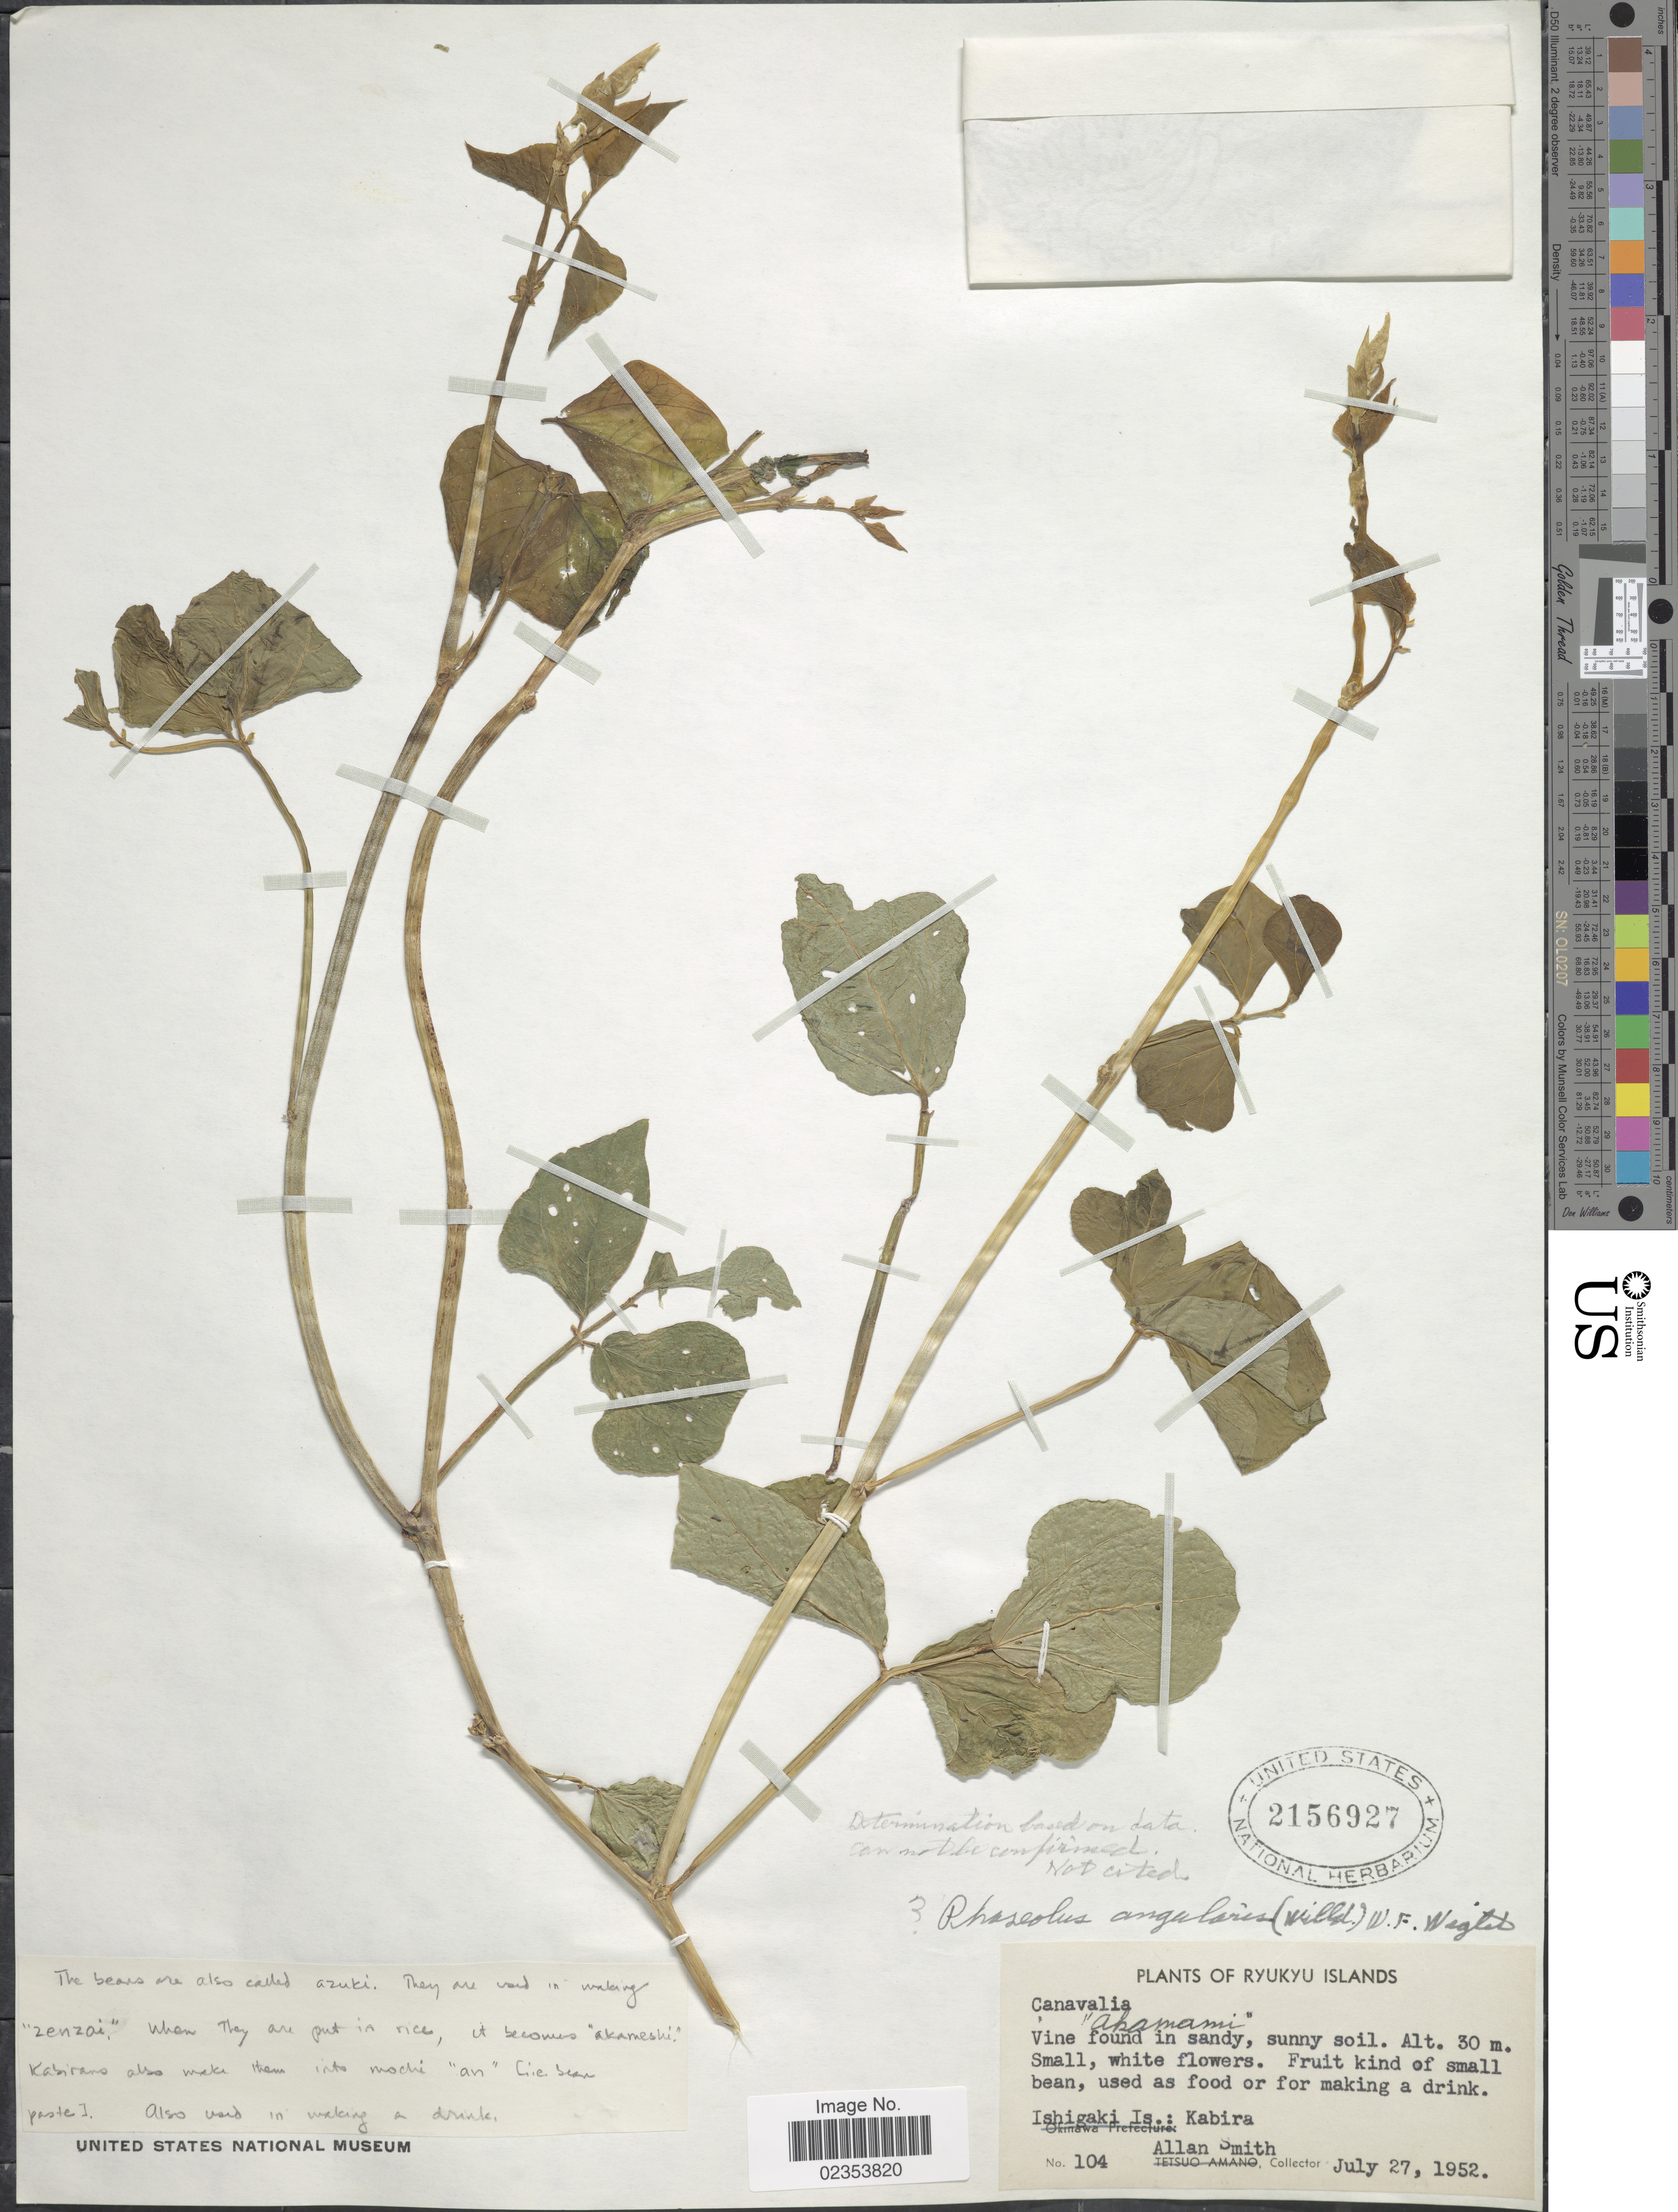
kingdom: Plantae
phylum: Tracheophyta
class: Magnoliopsida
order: Fabales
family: Fabaceae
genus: Vigna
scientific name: Vigna angularis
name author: (Willd.) Ohwi & H. Ohashi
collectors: A. Smith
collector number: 104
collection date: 1952-07-27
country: Japan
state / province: Okinawa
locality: Ishigaki Is.: Kabira. Ryukyu Islands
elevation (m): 30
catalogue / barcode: US 2156927